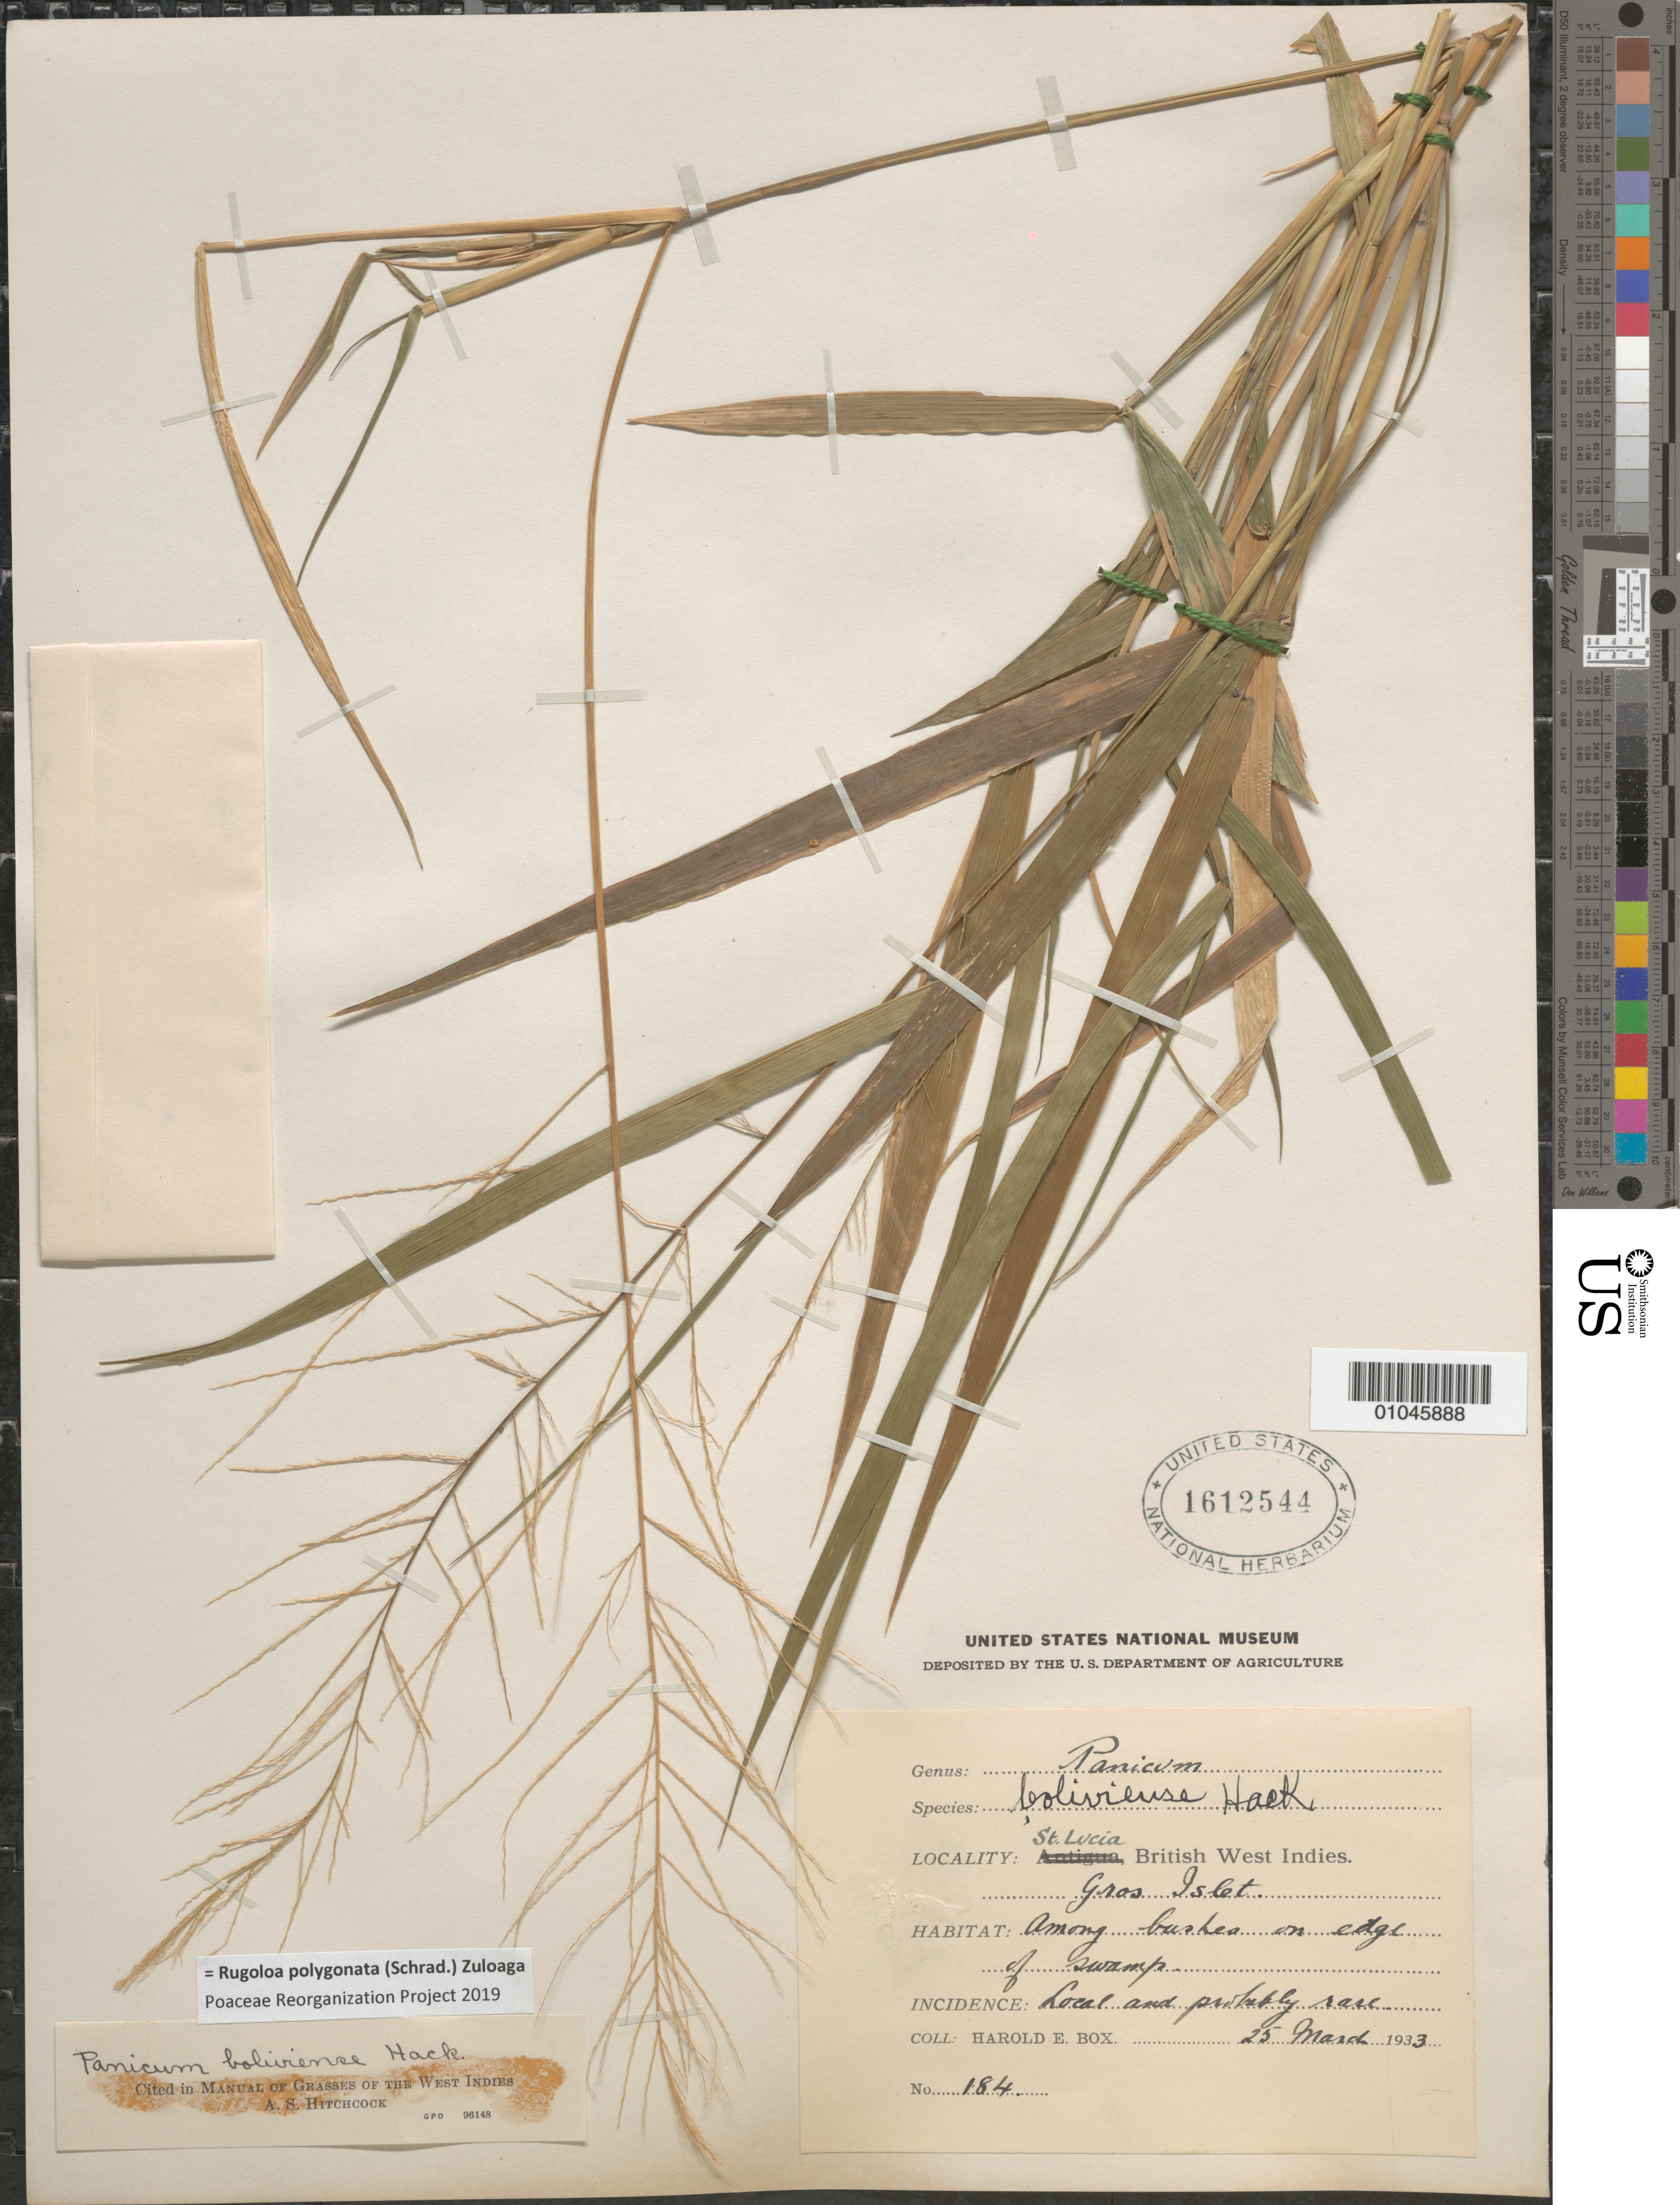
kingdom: Plantae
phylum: Tracheophyta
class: Liliopsida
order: Poales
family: Poaceae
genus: Panicum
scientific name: Panicum boliviense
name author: Hack.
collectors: H. E. Box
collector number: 184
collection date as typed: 25 Mar 1933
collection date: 1933-03-25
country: St. Lucia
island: St. Lucia I.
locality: Gros Islet among bushes on edges of summits.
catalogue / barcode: US 1612544